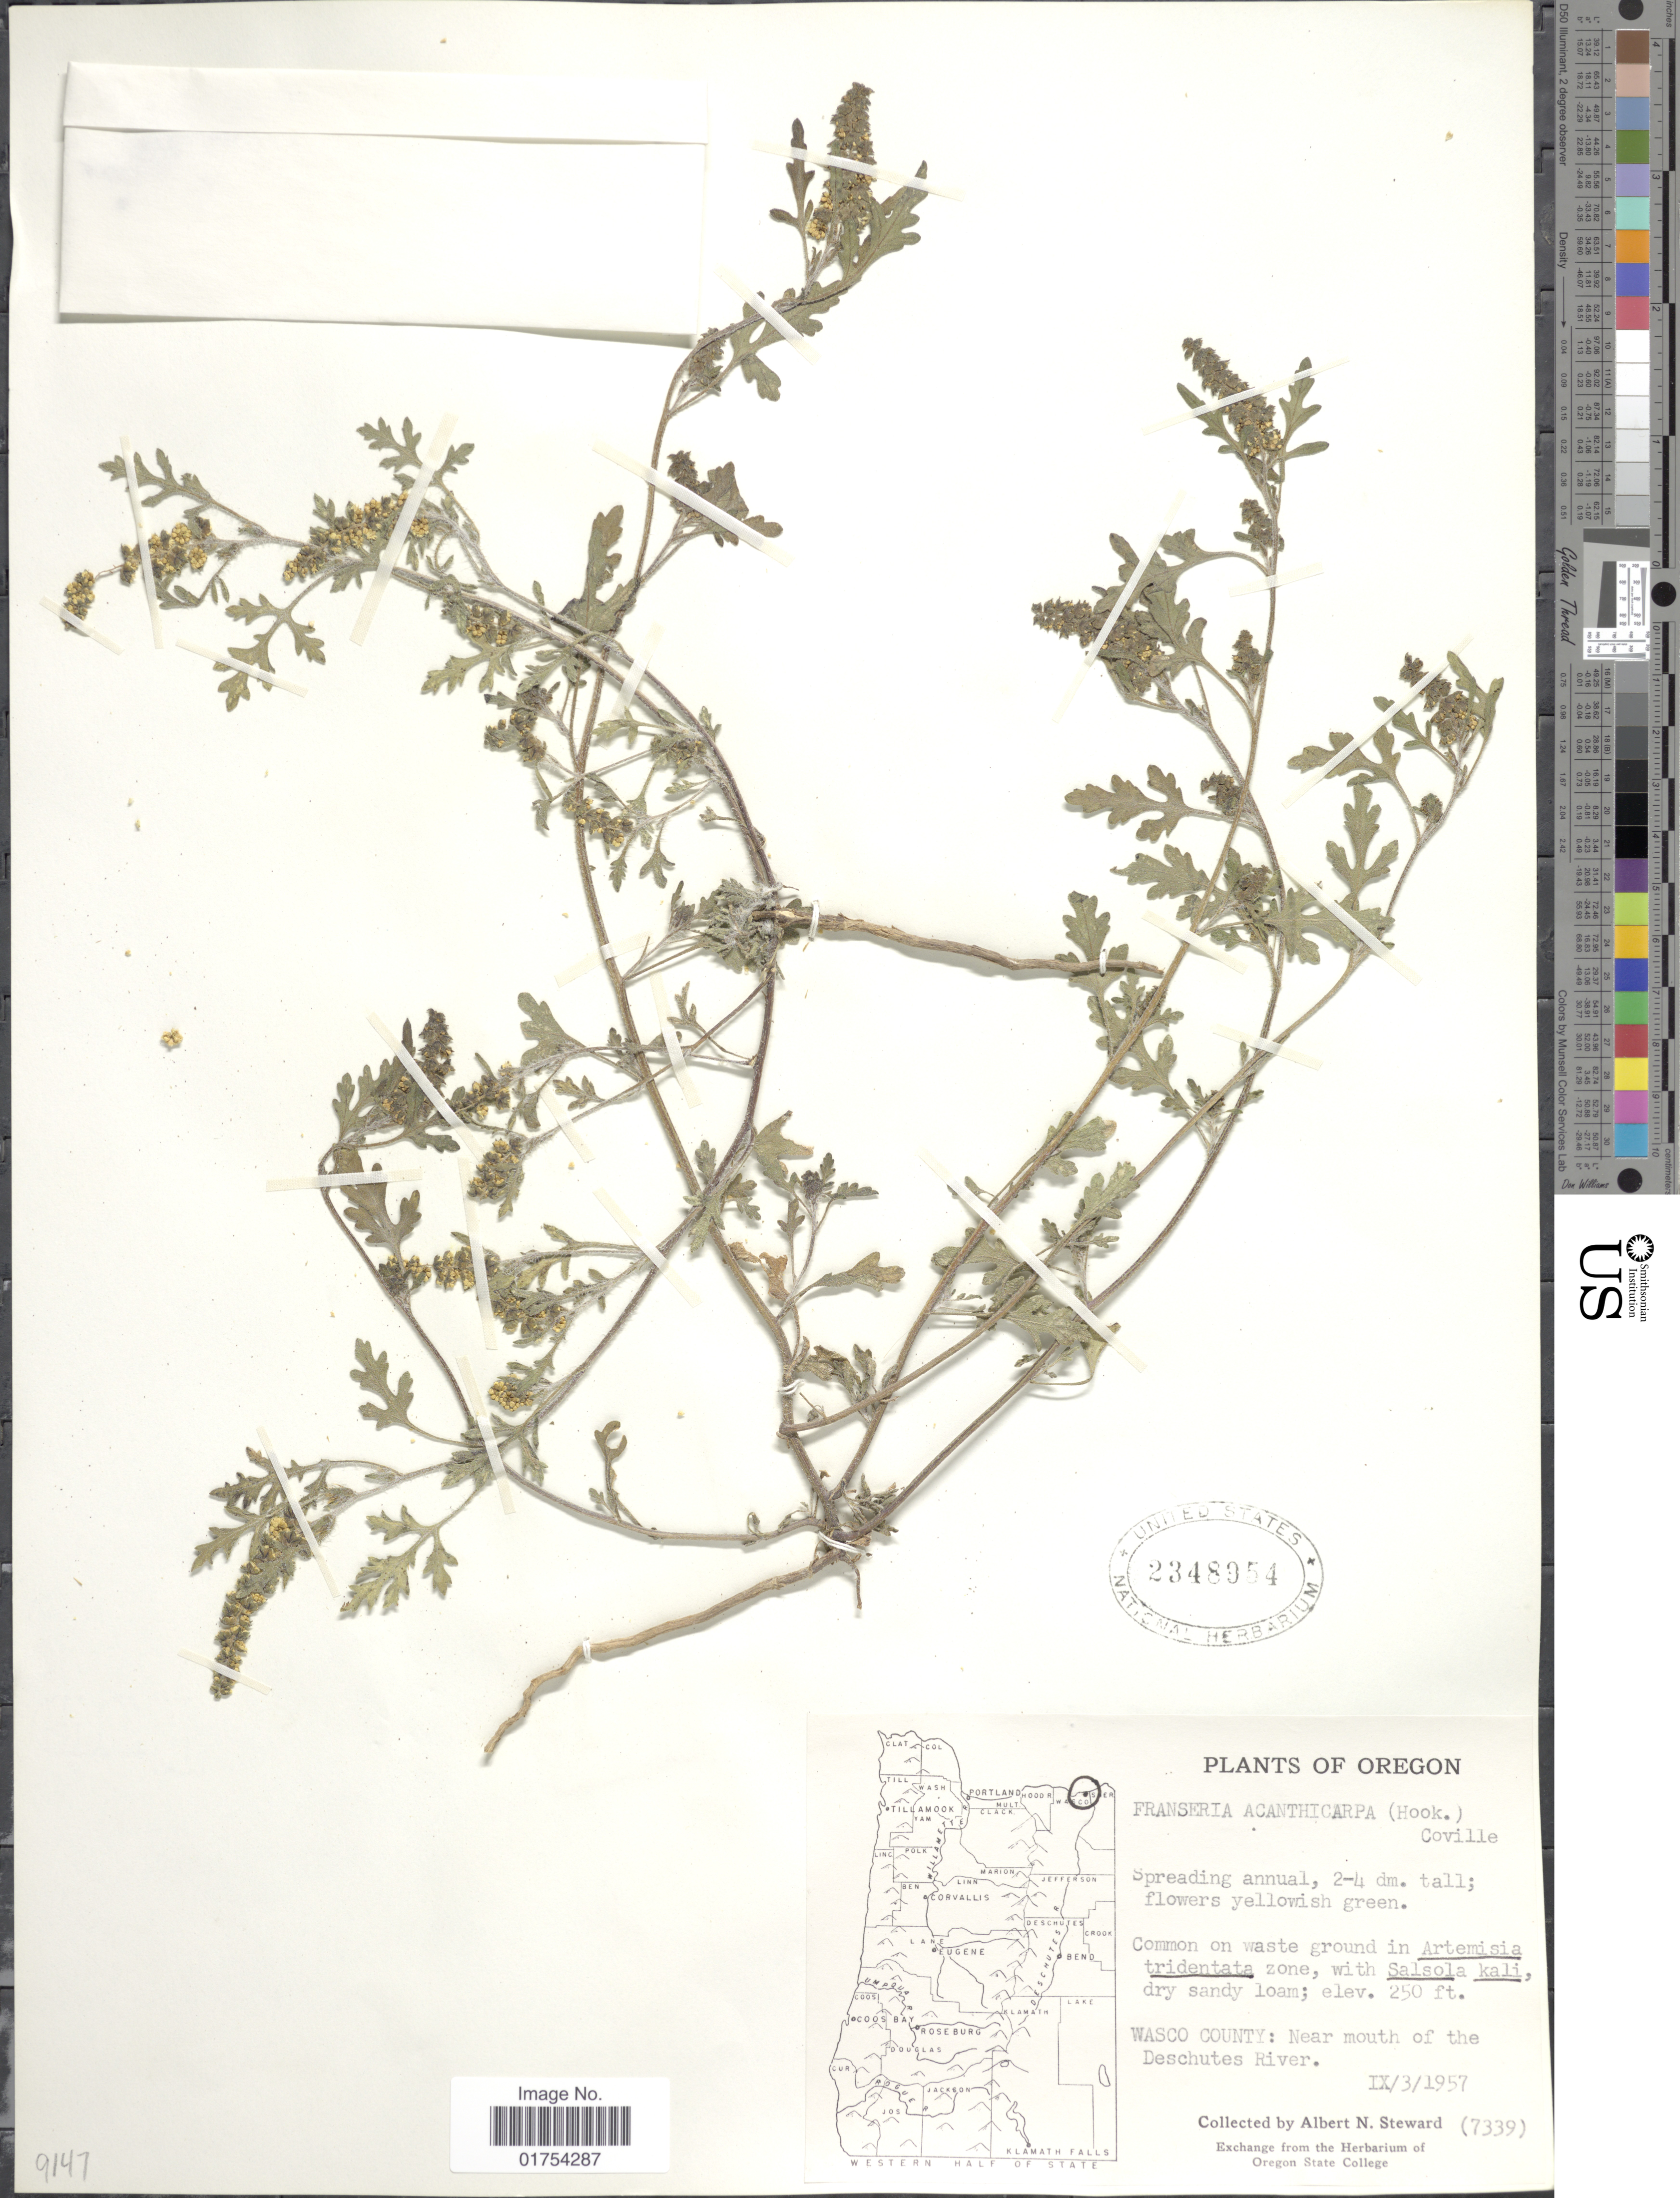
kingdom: Plantae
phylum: Tracheophyta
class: Magnoliopsida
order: Asterales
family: Asteraceae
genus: Franseria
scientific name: Franseria acanthicarpa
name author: Coville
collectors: A. N. Steward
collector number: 7339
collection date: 1957-09-03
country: United States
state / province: Oregon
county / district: Wasco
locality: Wasco County: Near mouth of the Deschutes River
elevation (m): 76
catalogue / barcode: US 2348954